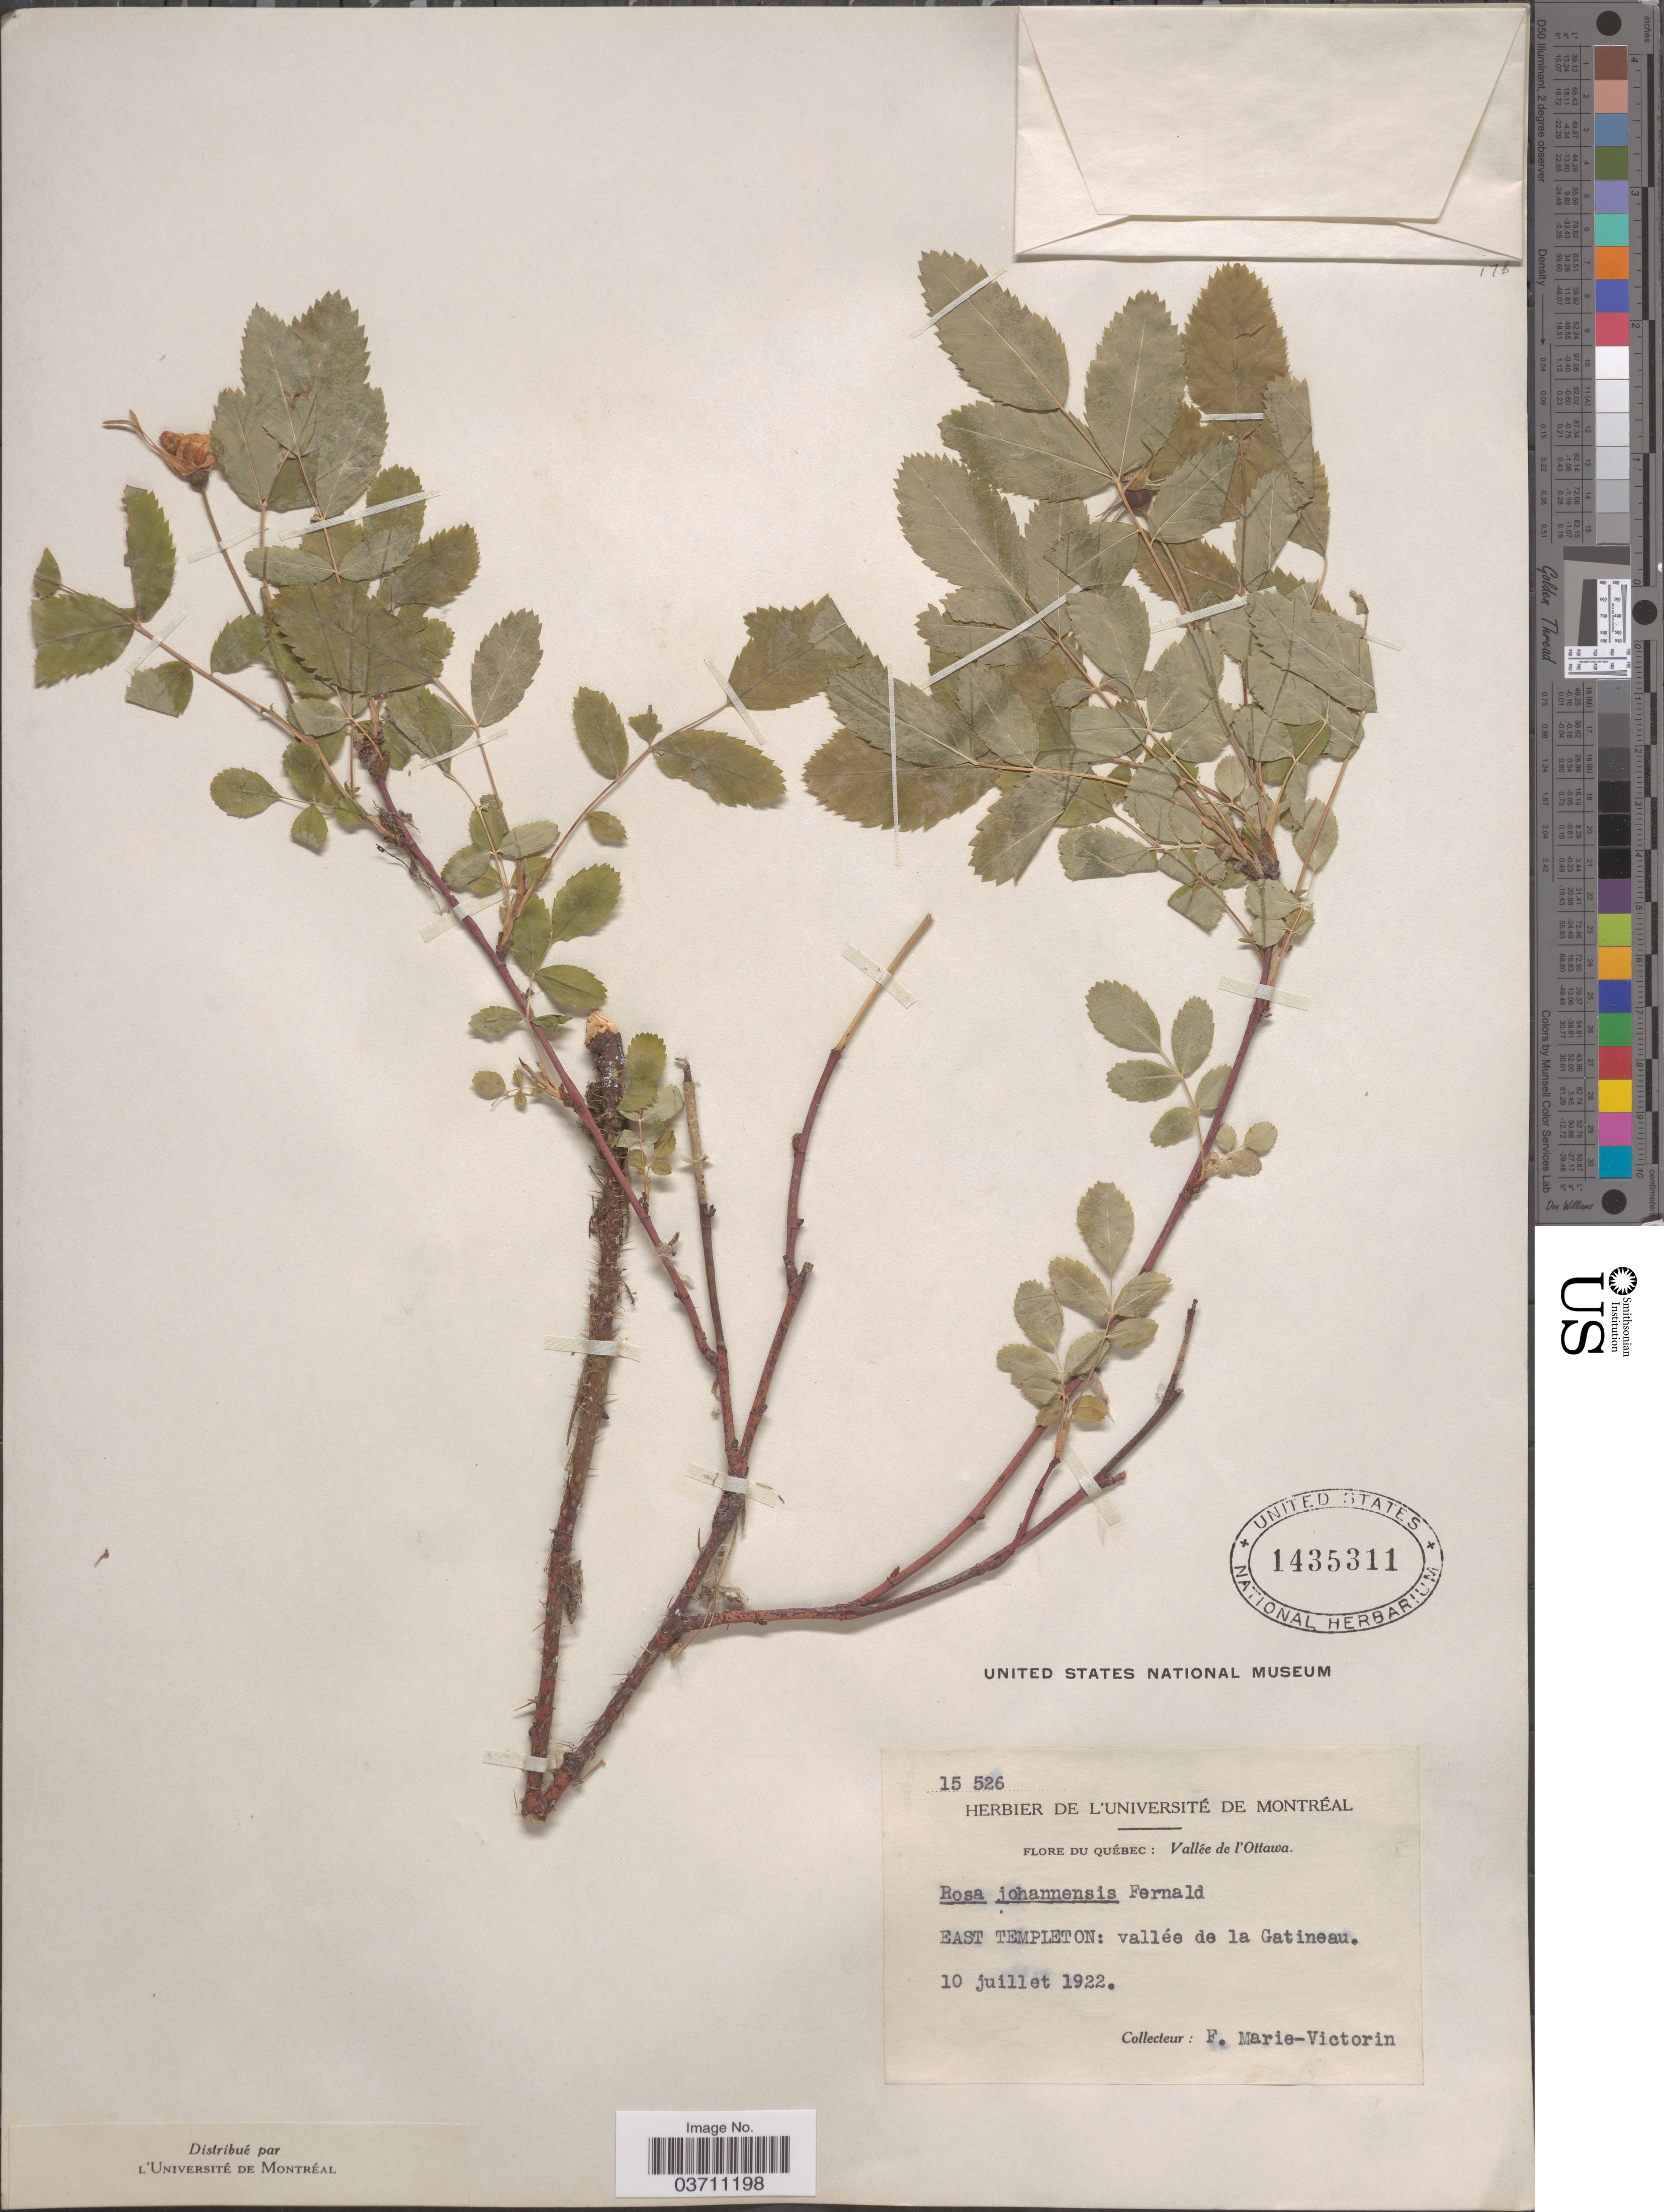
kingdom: Plantae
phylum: Tracheophyta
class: Magnoliopsida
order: Rosales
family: Rosaceae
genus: Rosa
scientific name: Rosa johannensis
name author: Fernald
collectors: F. Marie-Victorin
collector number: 15526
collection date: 1922-07-10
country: Canada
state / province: Quebec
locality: Vallée de l'Ottawa. East Templeton: vallée de la Gatineau.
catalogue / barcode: US 1435311